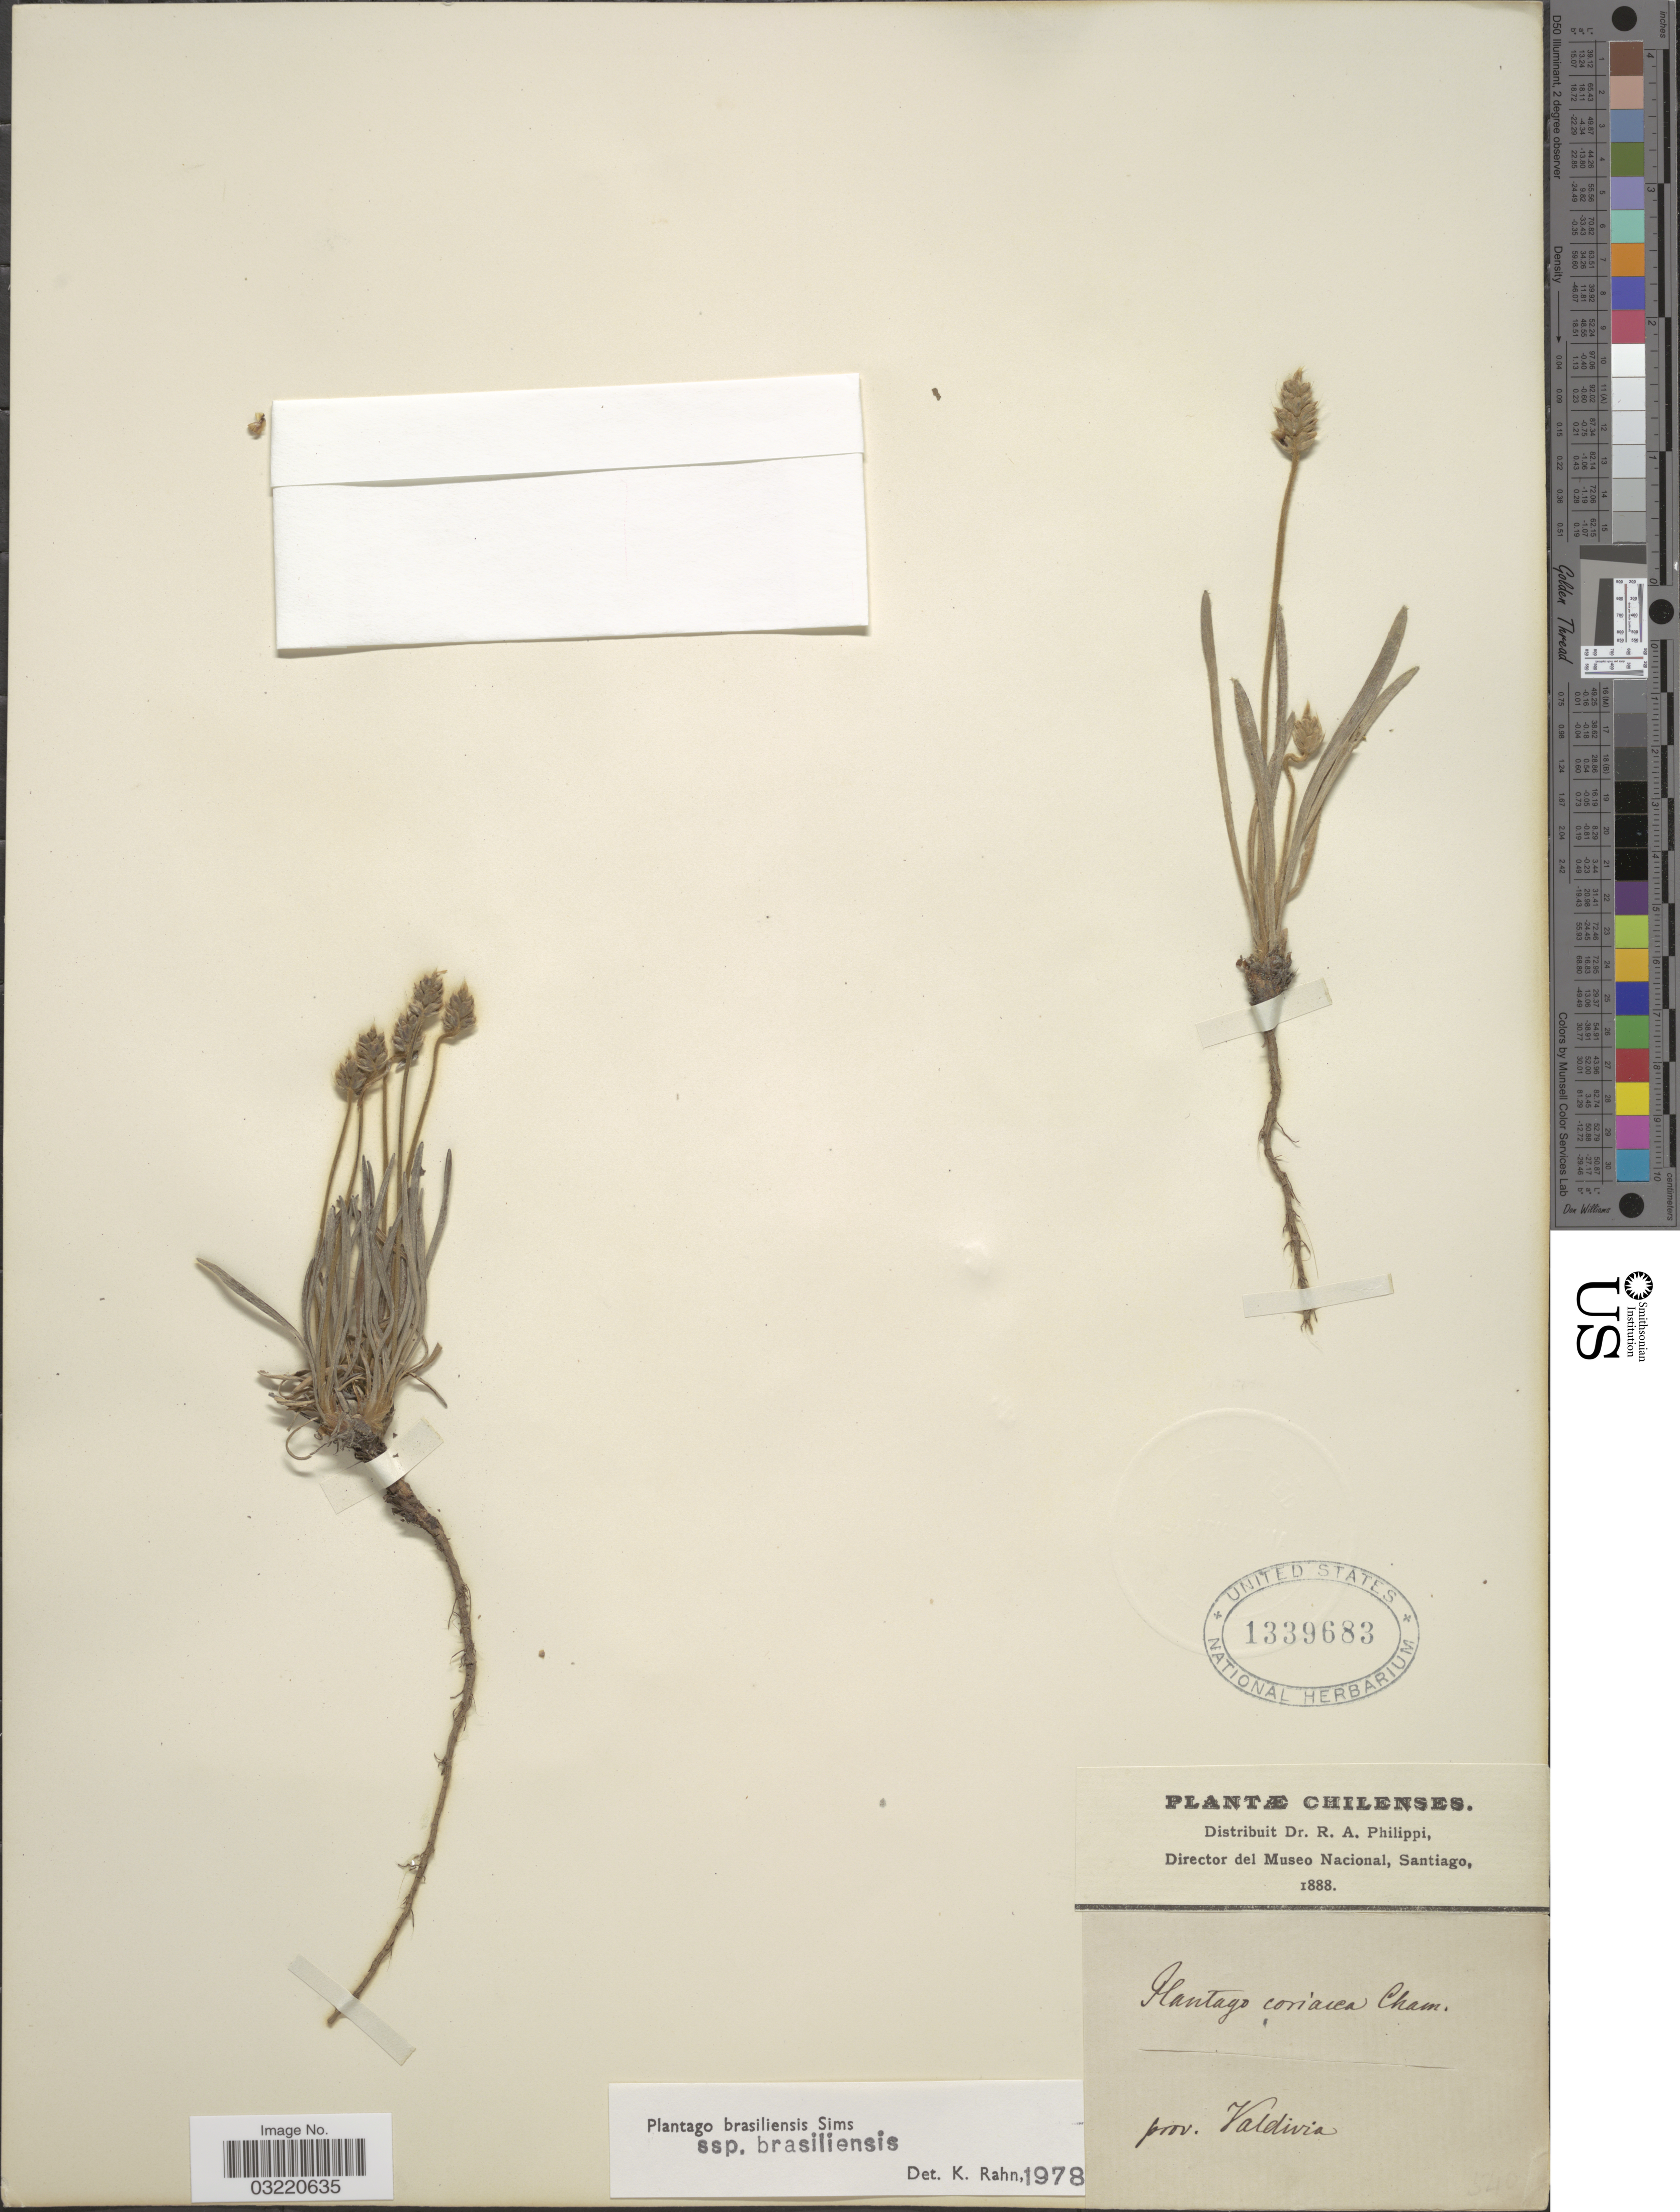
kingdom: Plantae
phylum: Tracheophyta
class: Magnoliopsida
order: Lamiales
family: Plantaginaceae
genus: Plantago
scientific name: Plantago brasiliensis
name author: Sims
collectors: ex. herb. R.A. Philippi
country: Chile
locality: Prov. Valdivia.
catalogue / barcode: US 1339683